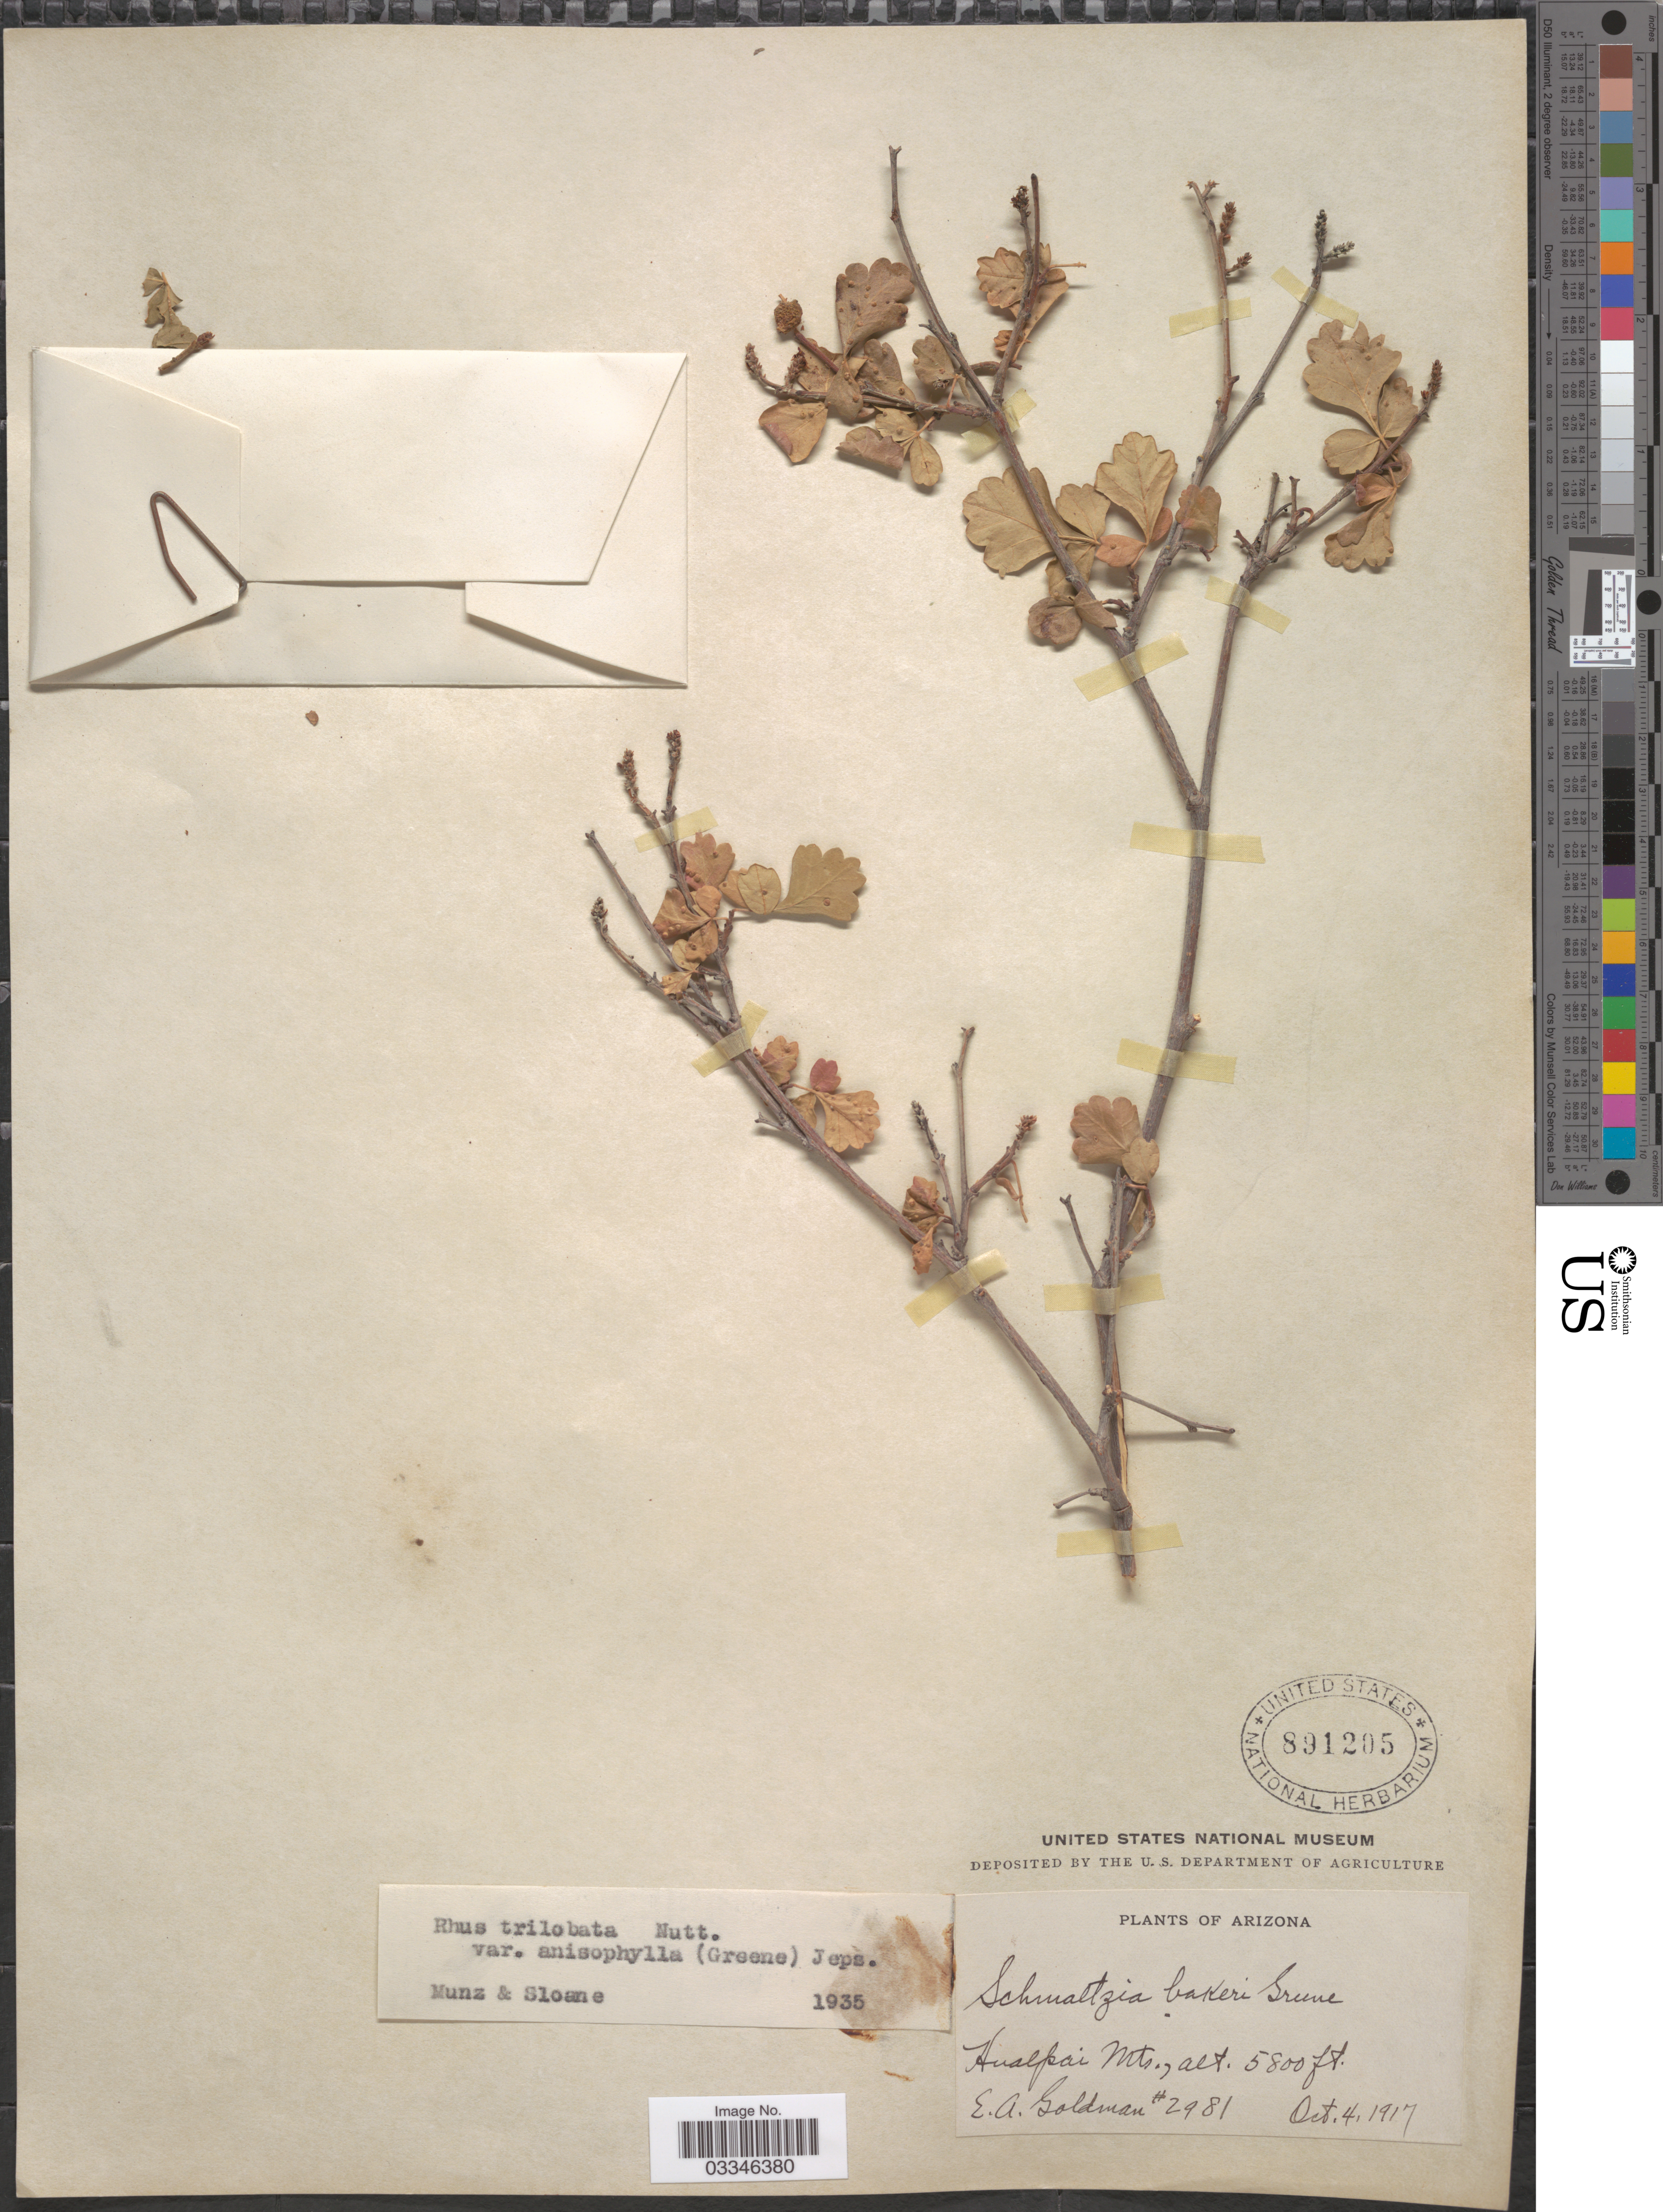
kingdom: Plantae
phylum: Tracheophyta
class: Magnoliopsida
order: Sapindales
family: Anacardiaceae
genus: Rhus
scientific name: Rhus trilobata var. anisophylla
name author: (Greene) Jeps.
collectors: E. A. Goldman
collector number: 2981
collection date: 1917-10-04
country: United States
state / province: Arizona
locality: Hualpai Mts.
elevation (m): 1768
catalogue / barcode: US 891205